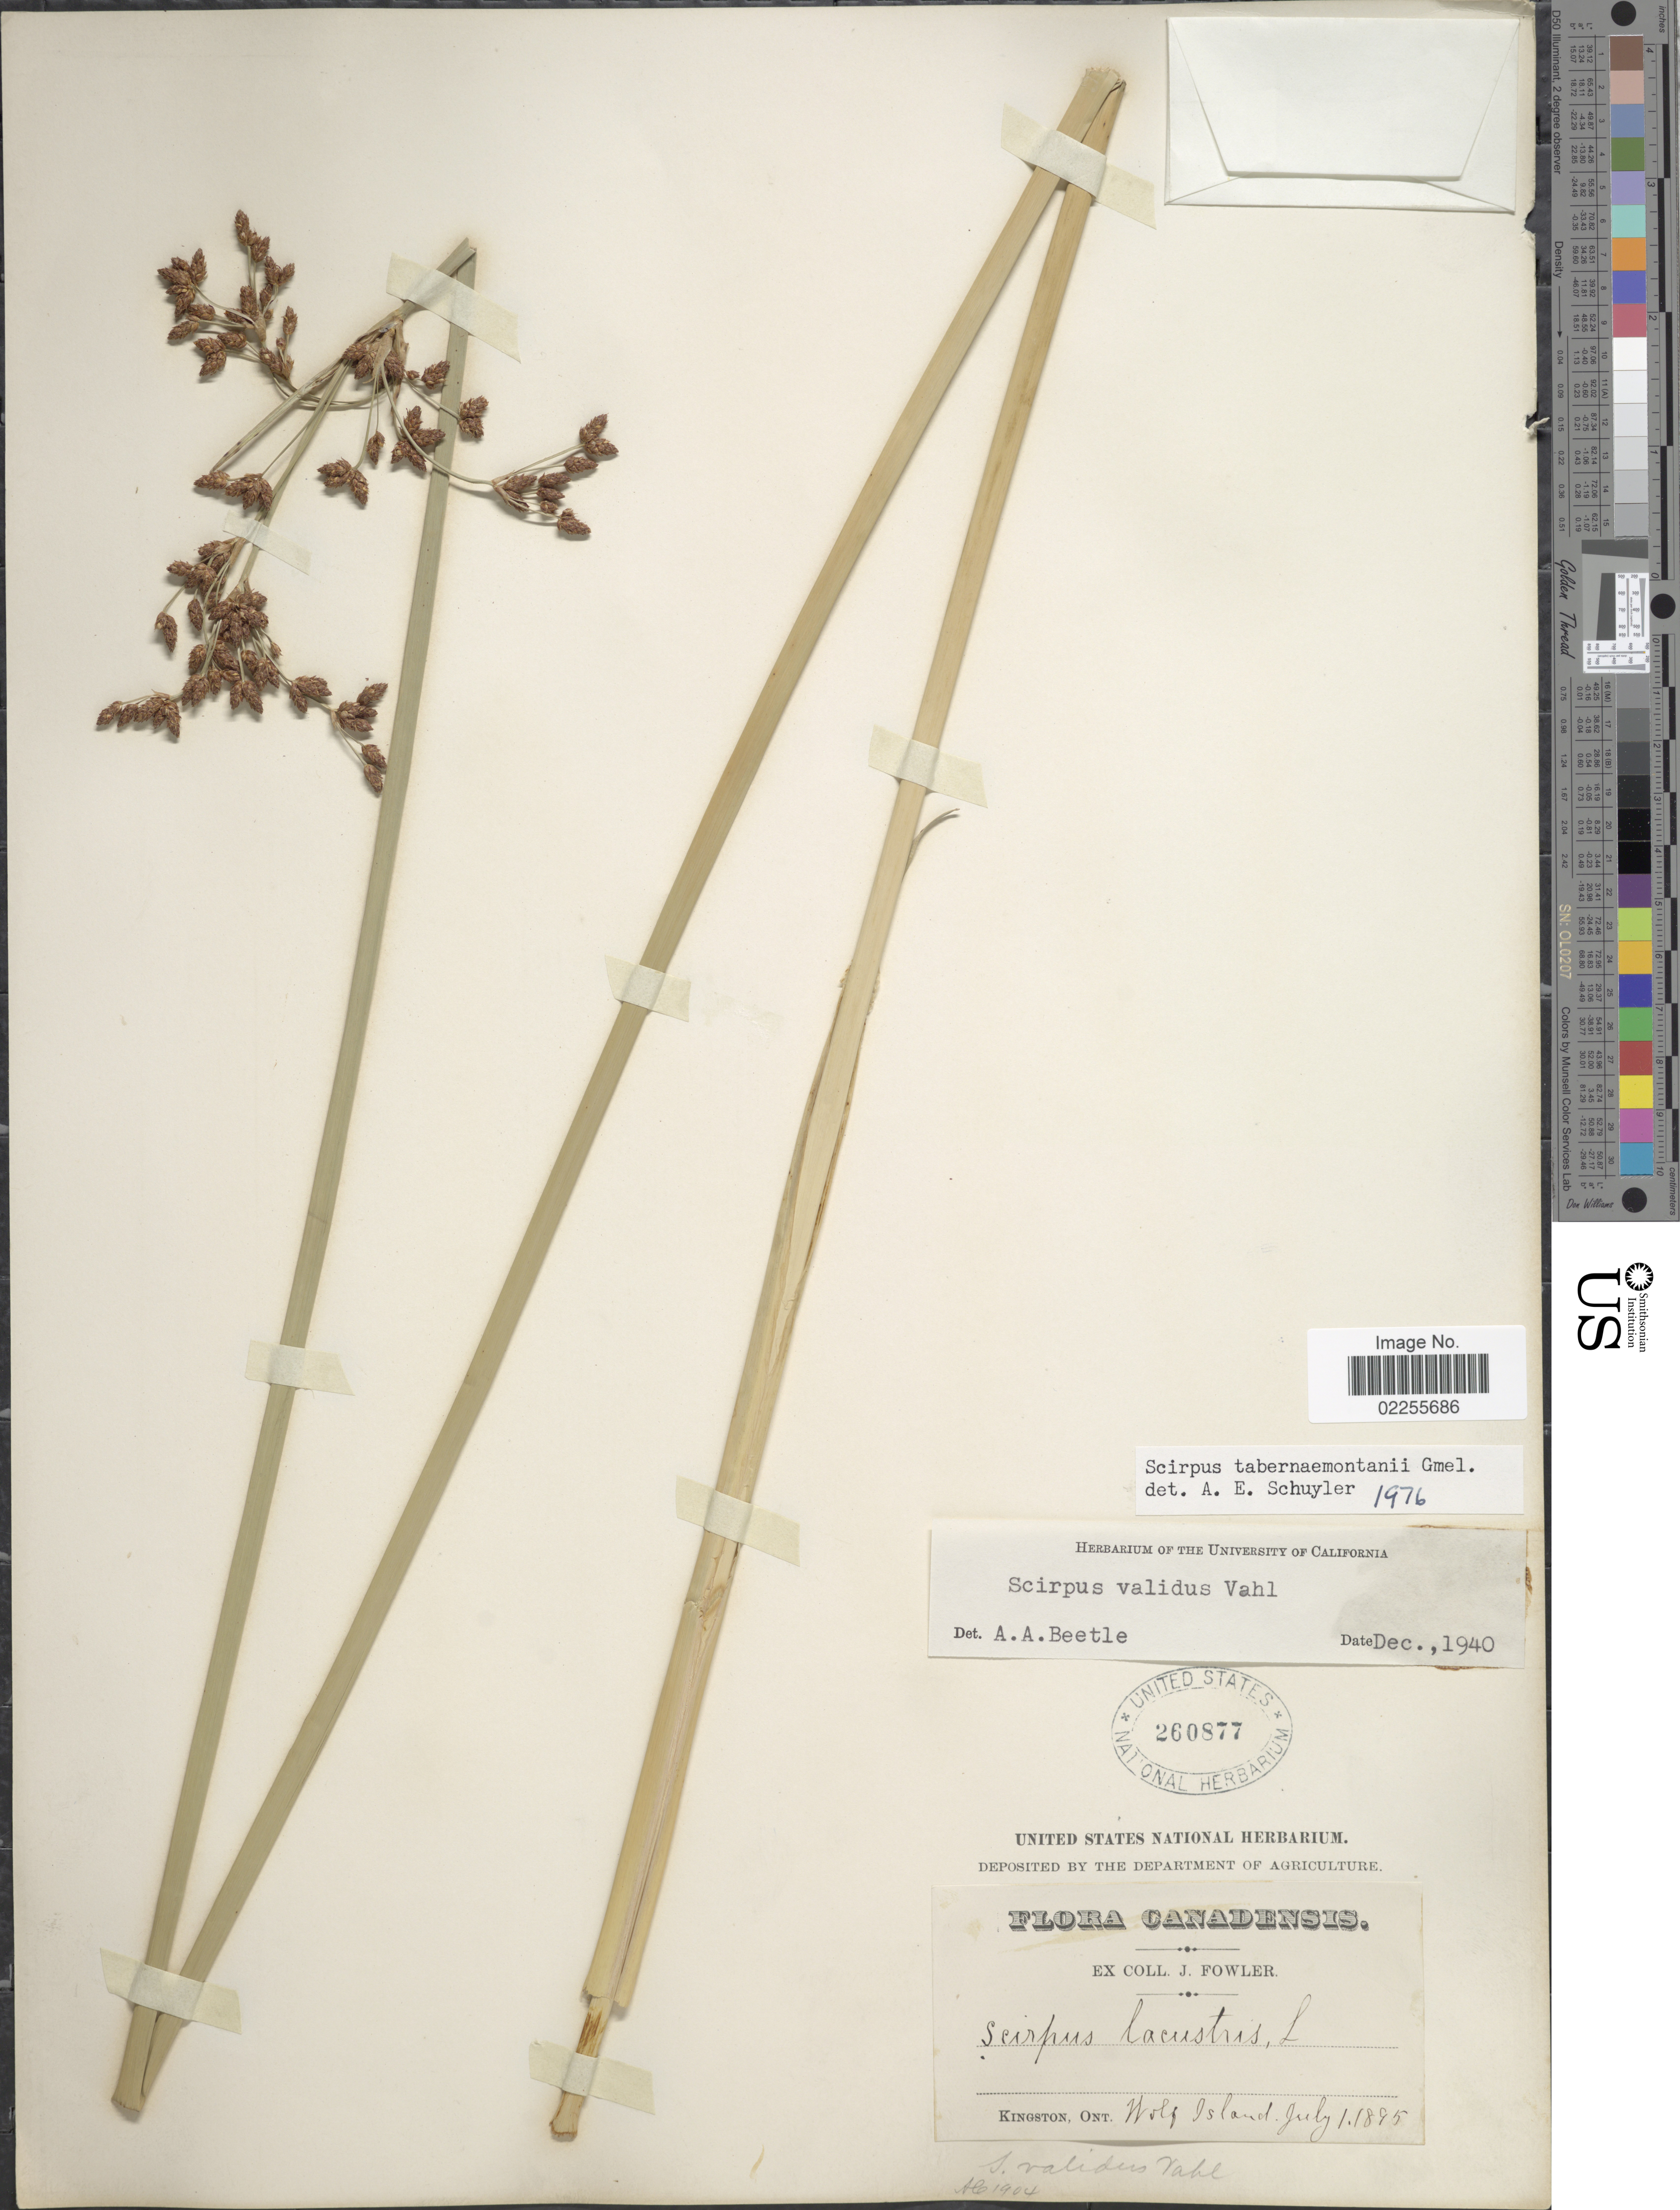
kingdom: Plantae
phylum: Tracheophyta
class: Liliopsida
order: Poales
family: Cyperaceae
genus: Schoenoplectus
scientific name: Schoenoplectus tabernaemontani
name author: (C.C. Gmel.) Palla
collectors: J. P. Fowler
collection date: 1895-07-01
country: Canada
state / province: Ontario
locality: Kingston, Wolf Island, Canadensis.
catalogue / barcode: US 260877